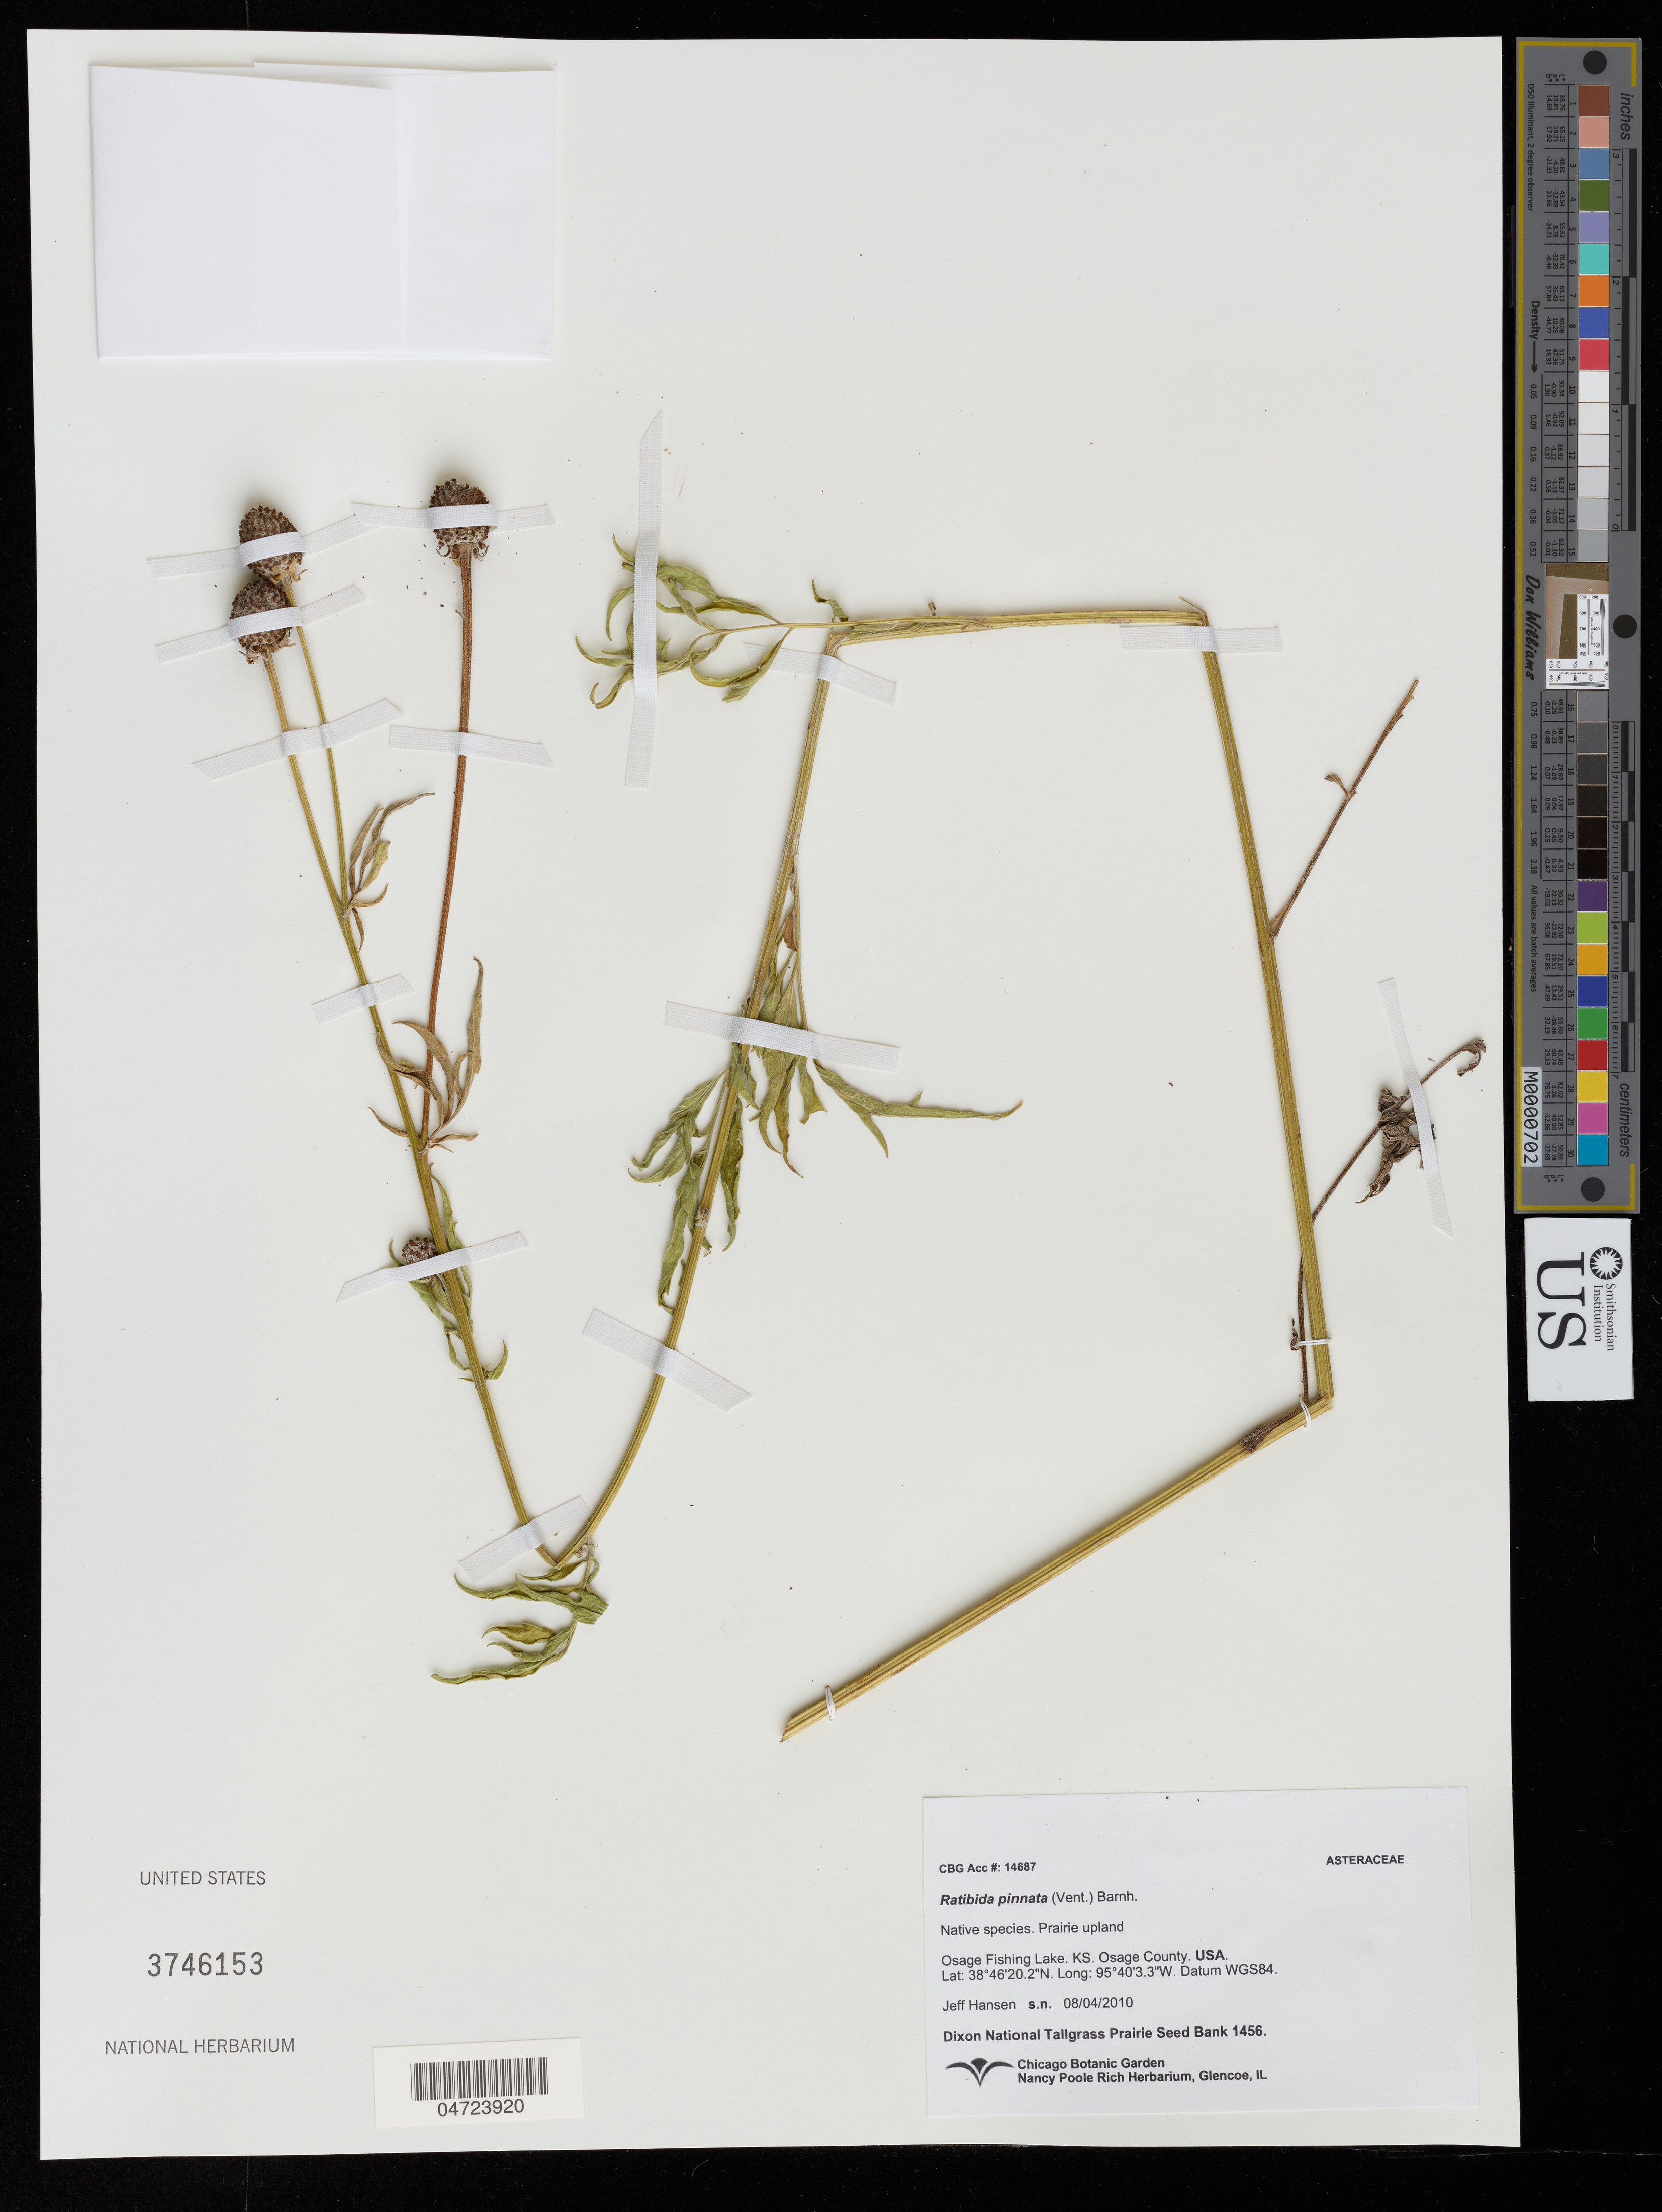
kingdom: Plantae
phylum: Tracheophyta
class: Magnoliopsida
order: Asterales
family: Asteraceae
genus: Ratibida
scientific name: Ratibida pinnata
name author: (Vent.) Barnhart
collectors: J. Hansen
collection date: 2010-08-04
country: United States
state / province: Kansas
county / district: Osage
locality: Osage Fishing Lake. Osage County.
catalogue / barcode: US 3746153